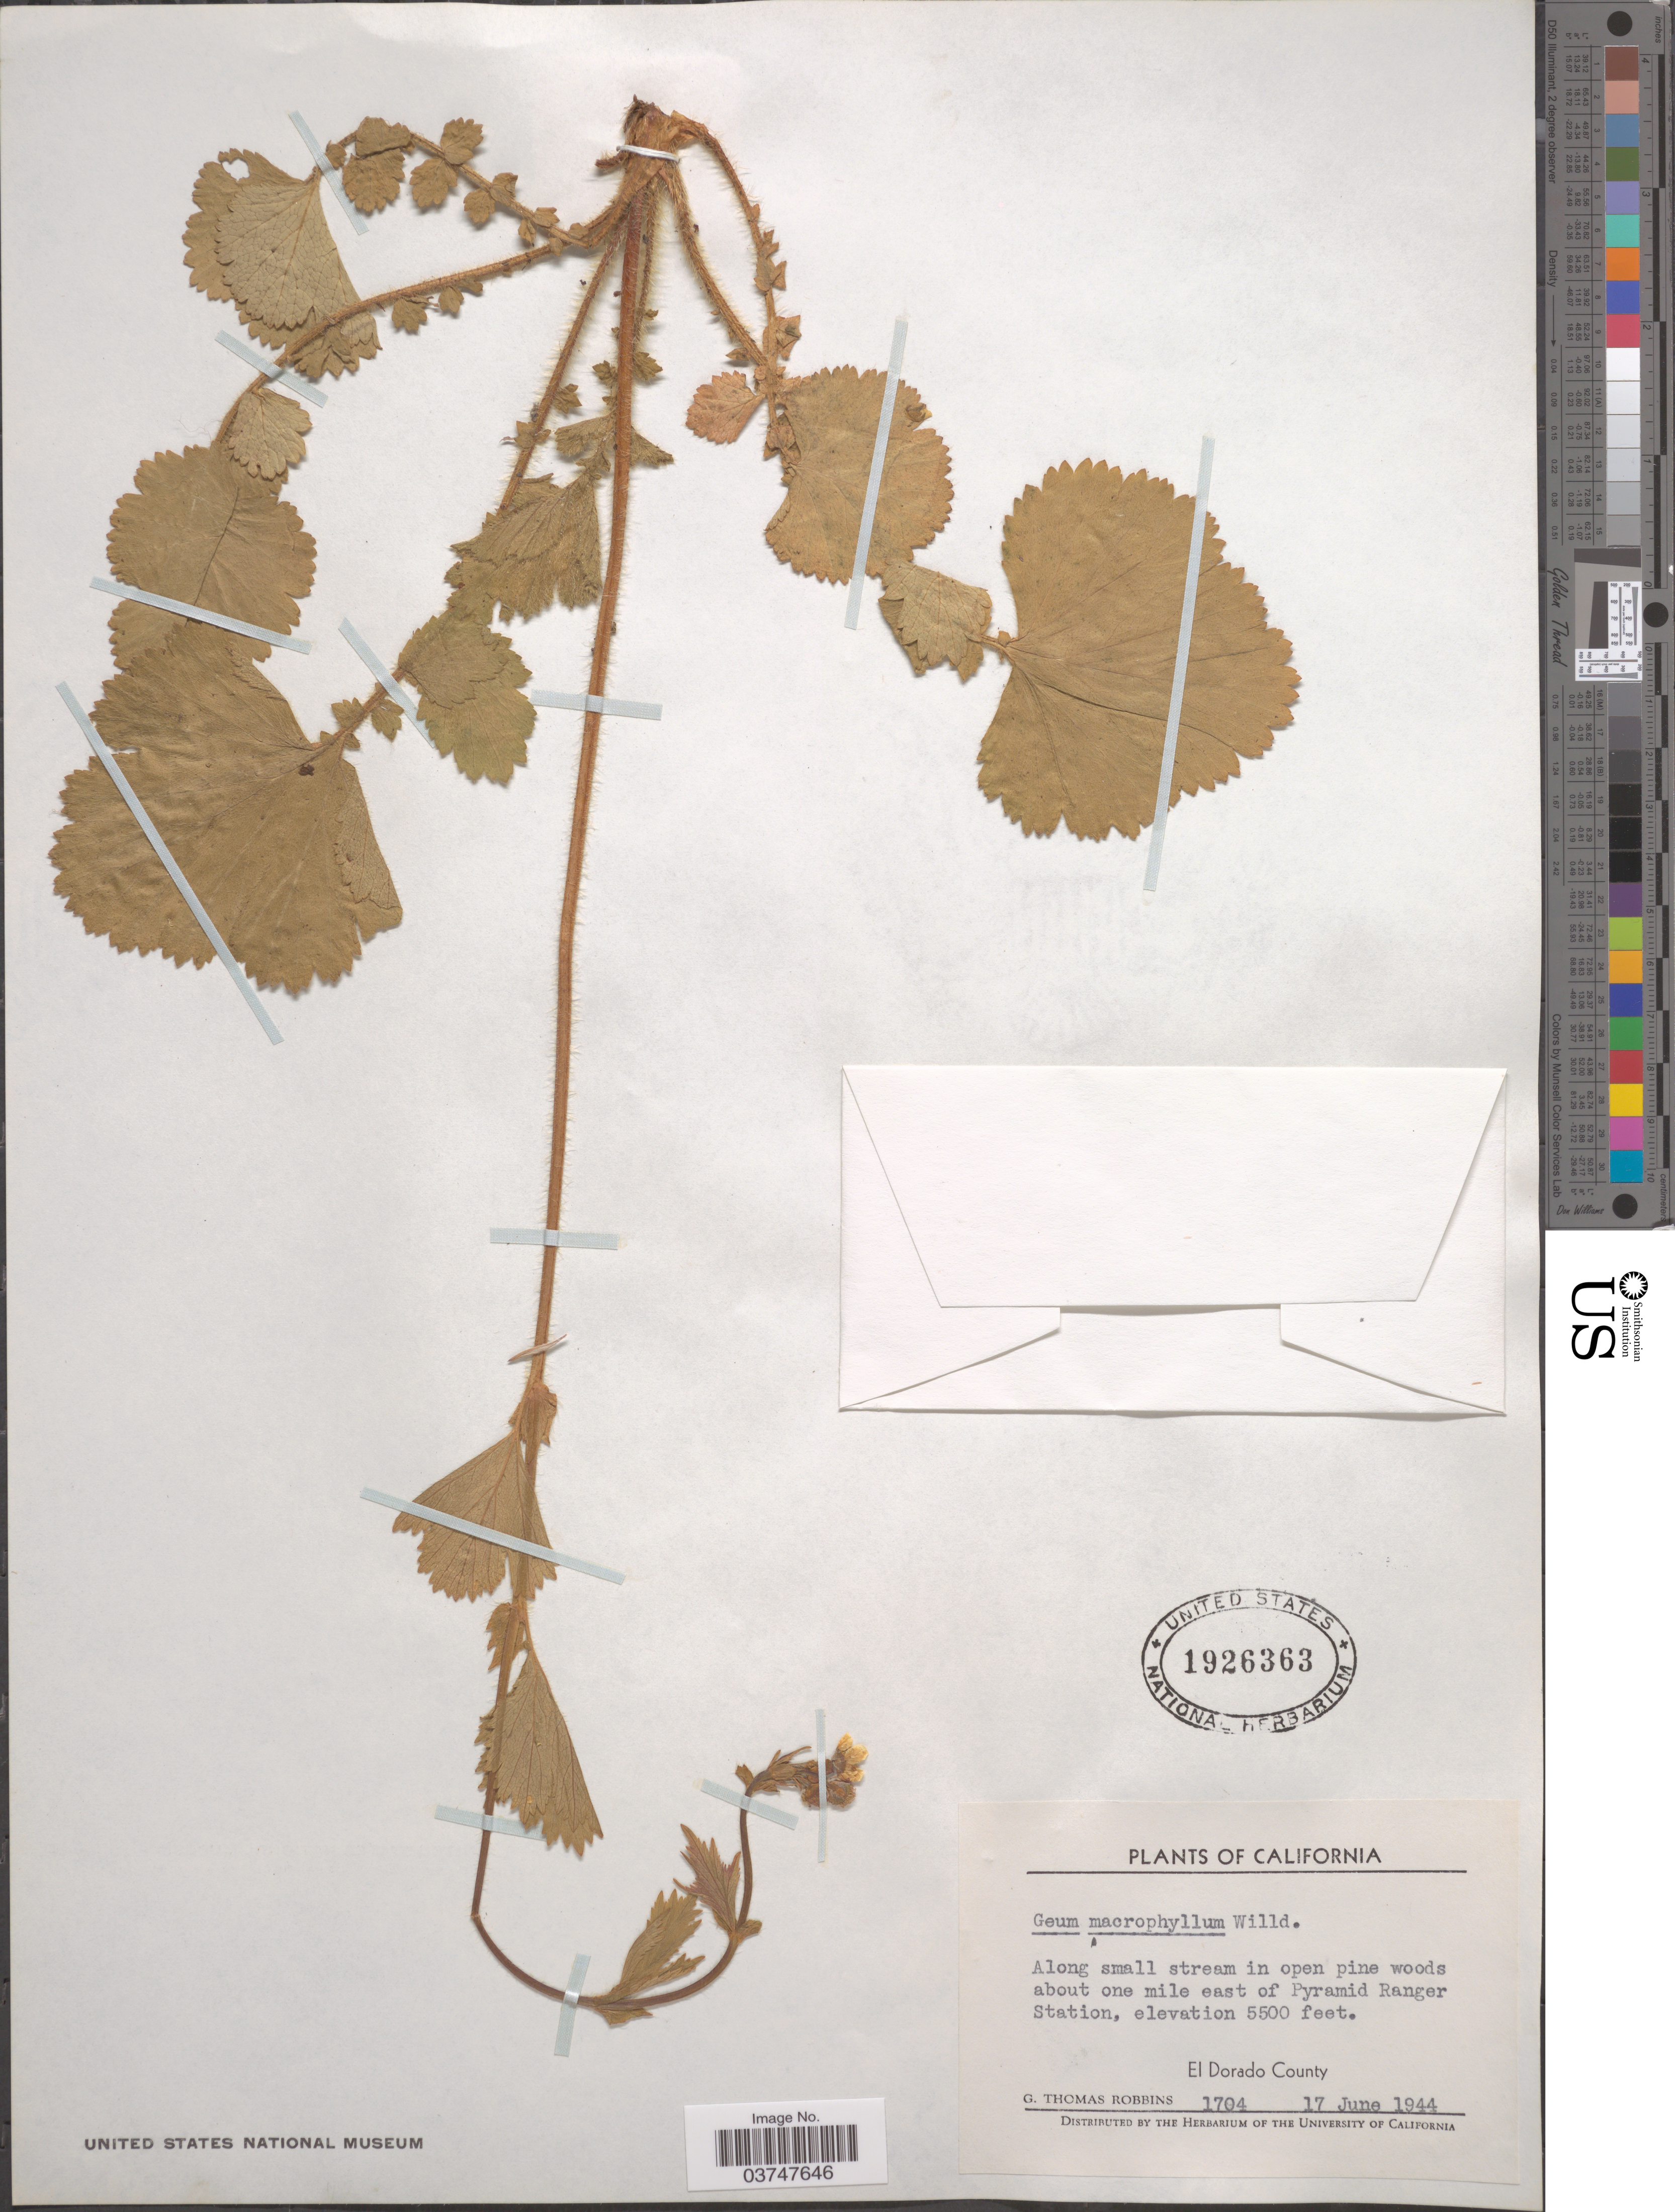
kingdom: Plantae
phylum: Tracheophyta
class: Magnoliopsida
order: Rosales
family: Rosaceae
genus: Geum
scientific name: Geum macrophyllum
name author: Willd.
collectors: G. T. Robbins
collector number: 1704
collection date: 1944-06-17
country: United States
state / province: California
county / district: El Dorado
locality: About one mile east of Pyramid Ranger Station, El Dorado County.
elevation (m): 1676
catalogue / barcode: US 1926363